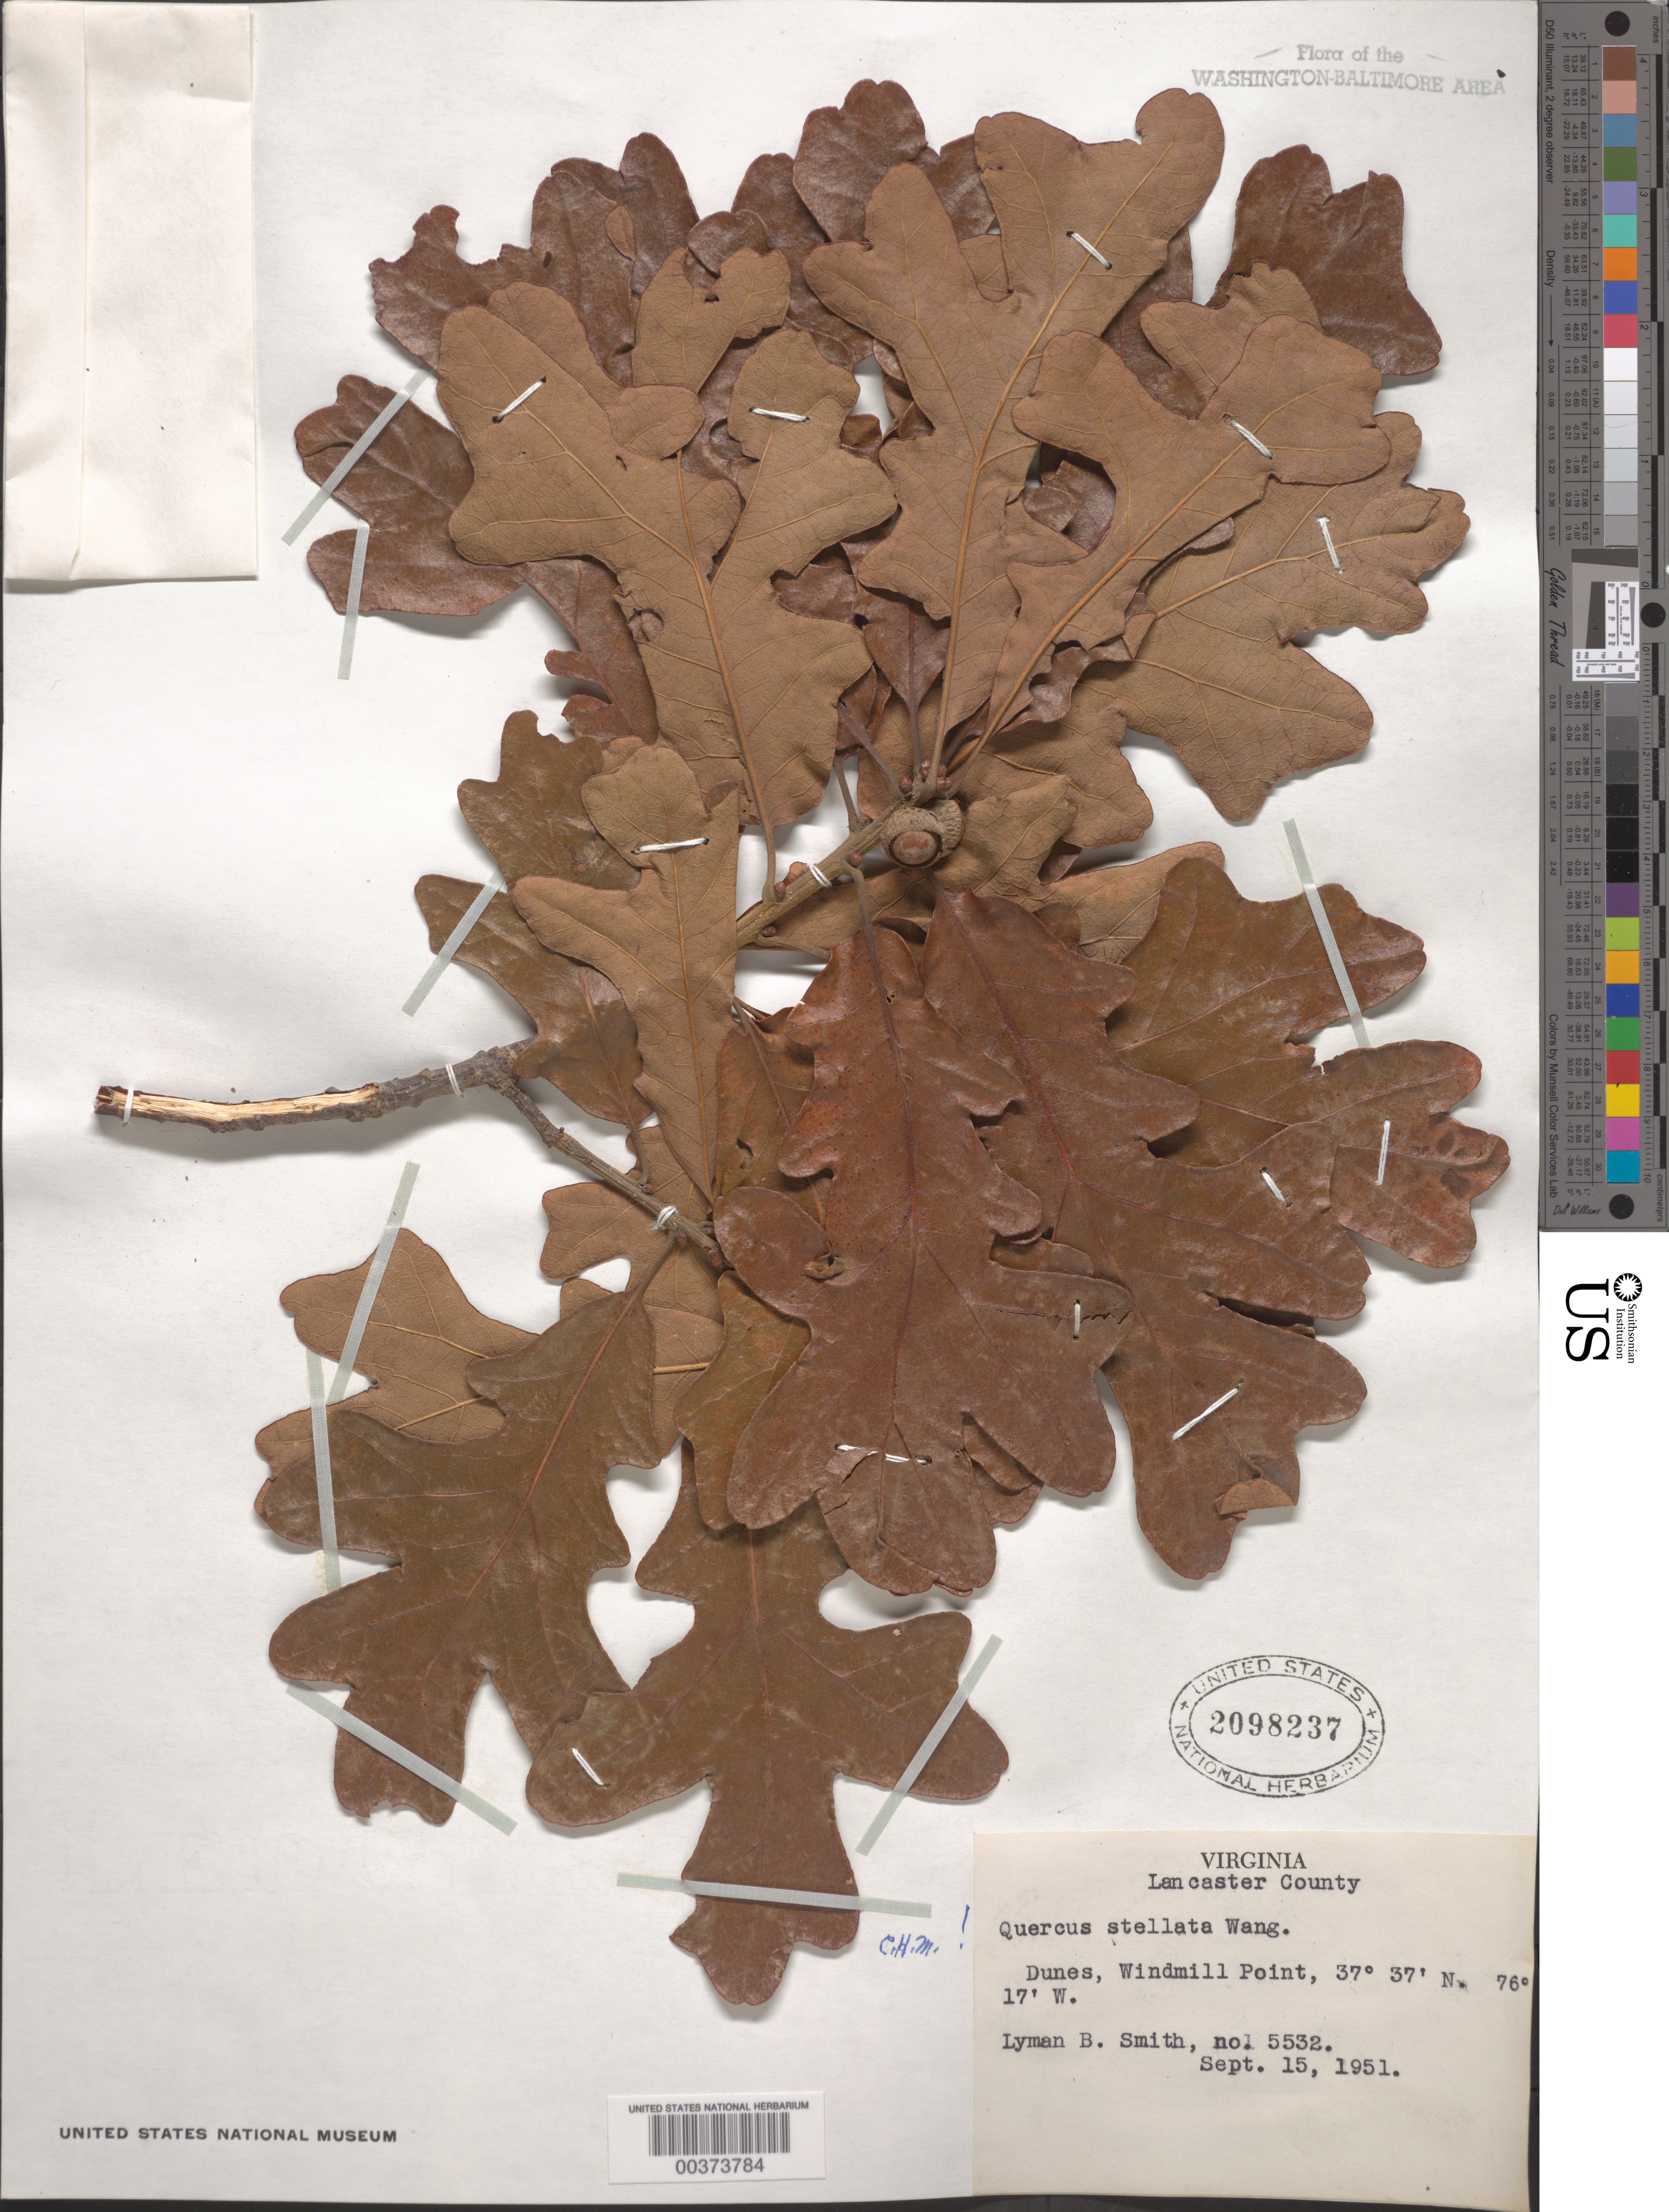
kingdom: Plantae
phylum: Tracheophyta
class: Magnoliopsida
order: Fagales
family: Fagaceae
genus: Quercus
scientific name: Quercus stellata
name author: Wangenh.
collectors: L. Smith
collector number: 5532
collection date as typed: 15 Sep 1951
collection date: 1951-09-15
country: United States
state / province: Virginia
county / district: Lancaster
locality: Windmill Point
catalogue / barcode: US 2098237